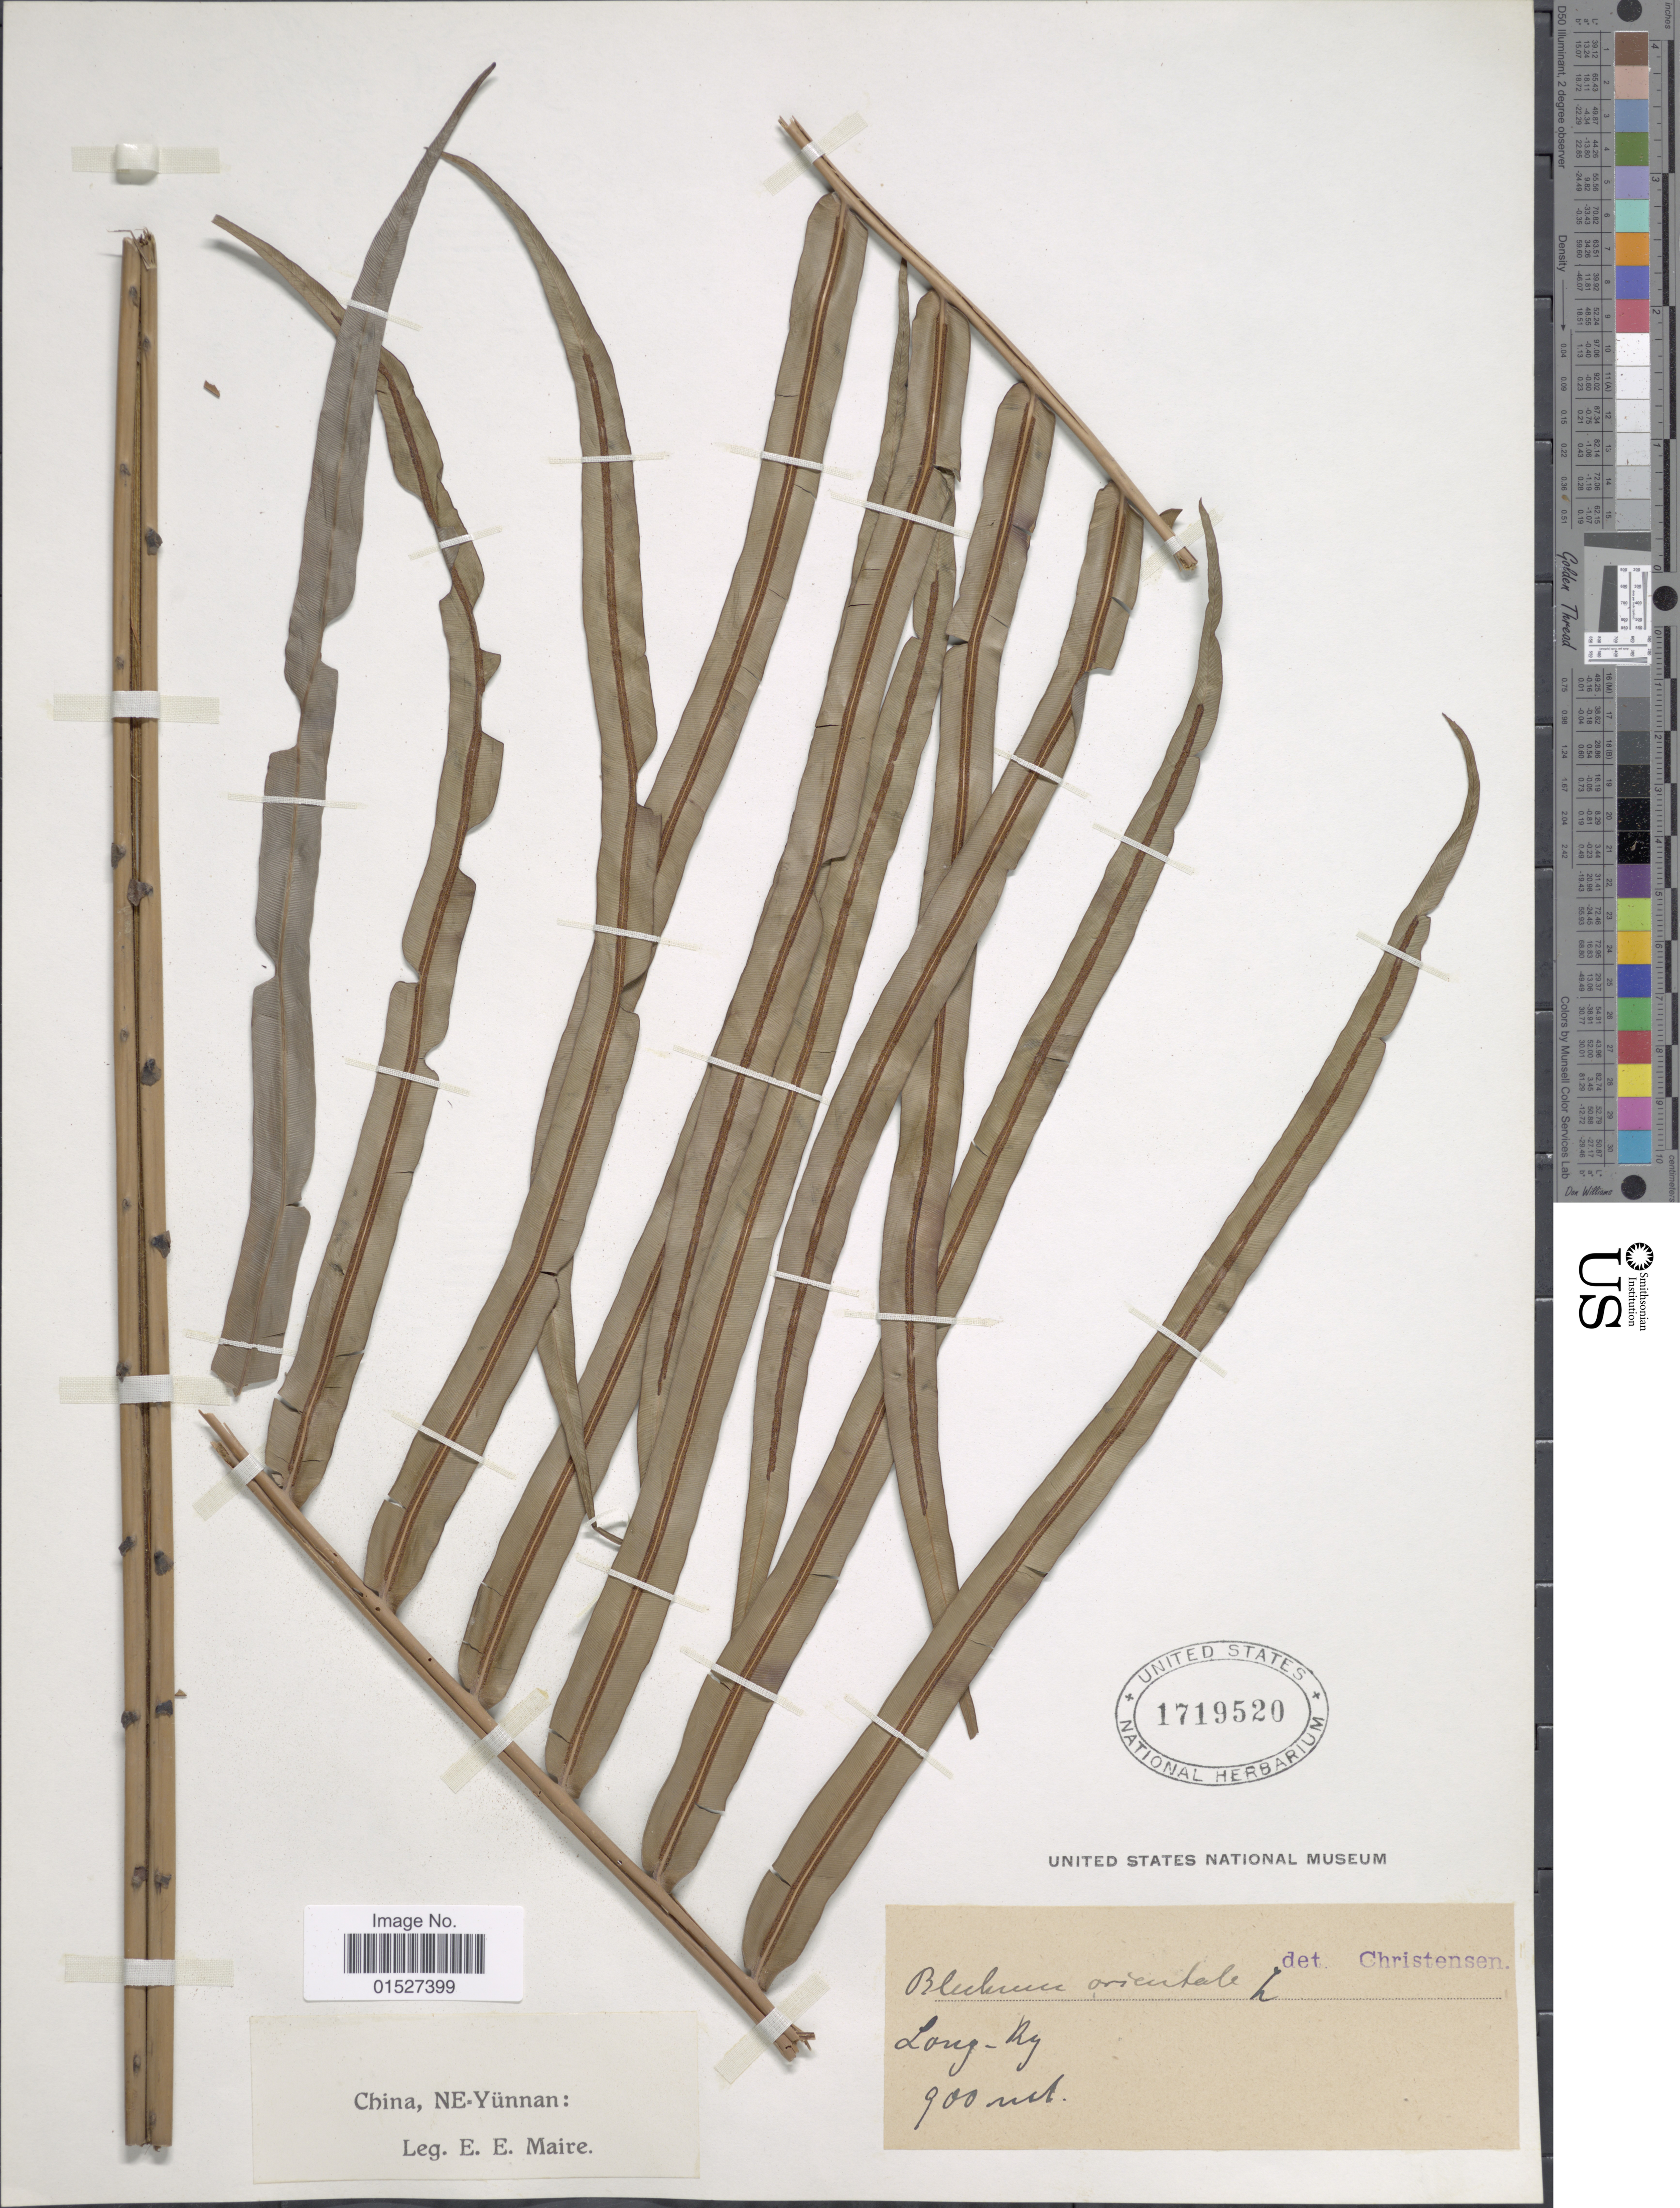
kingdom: Plantae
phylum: Tracheophyta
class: Polypodiopsida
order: Polypodiales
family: Blechnaceae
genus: Blechnum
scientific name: Blechnum orientale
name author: L.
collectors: E. E. Maire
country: China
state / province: Yunnan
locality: NE-Yunnan. Long-Ry.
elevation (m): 900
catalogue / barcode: US 1719520